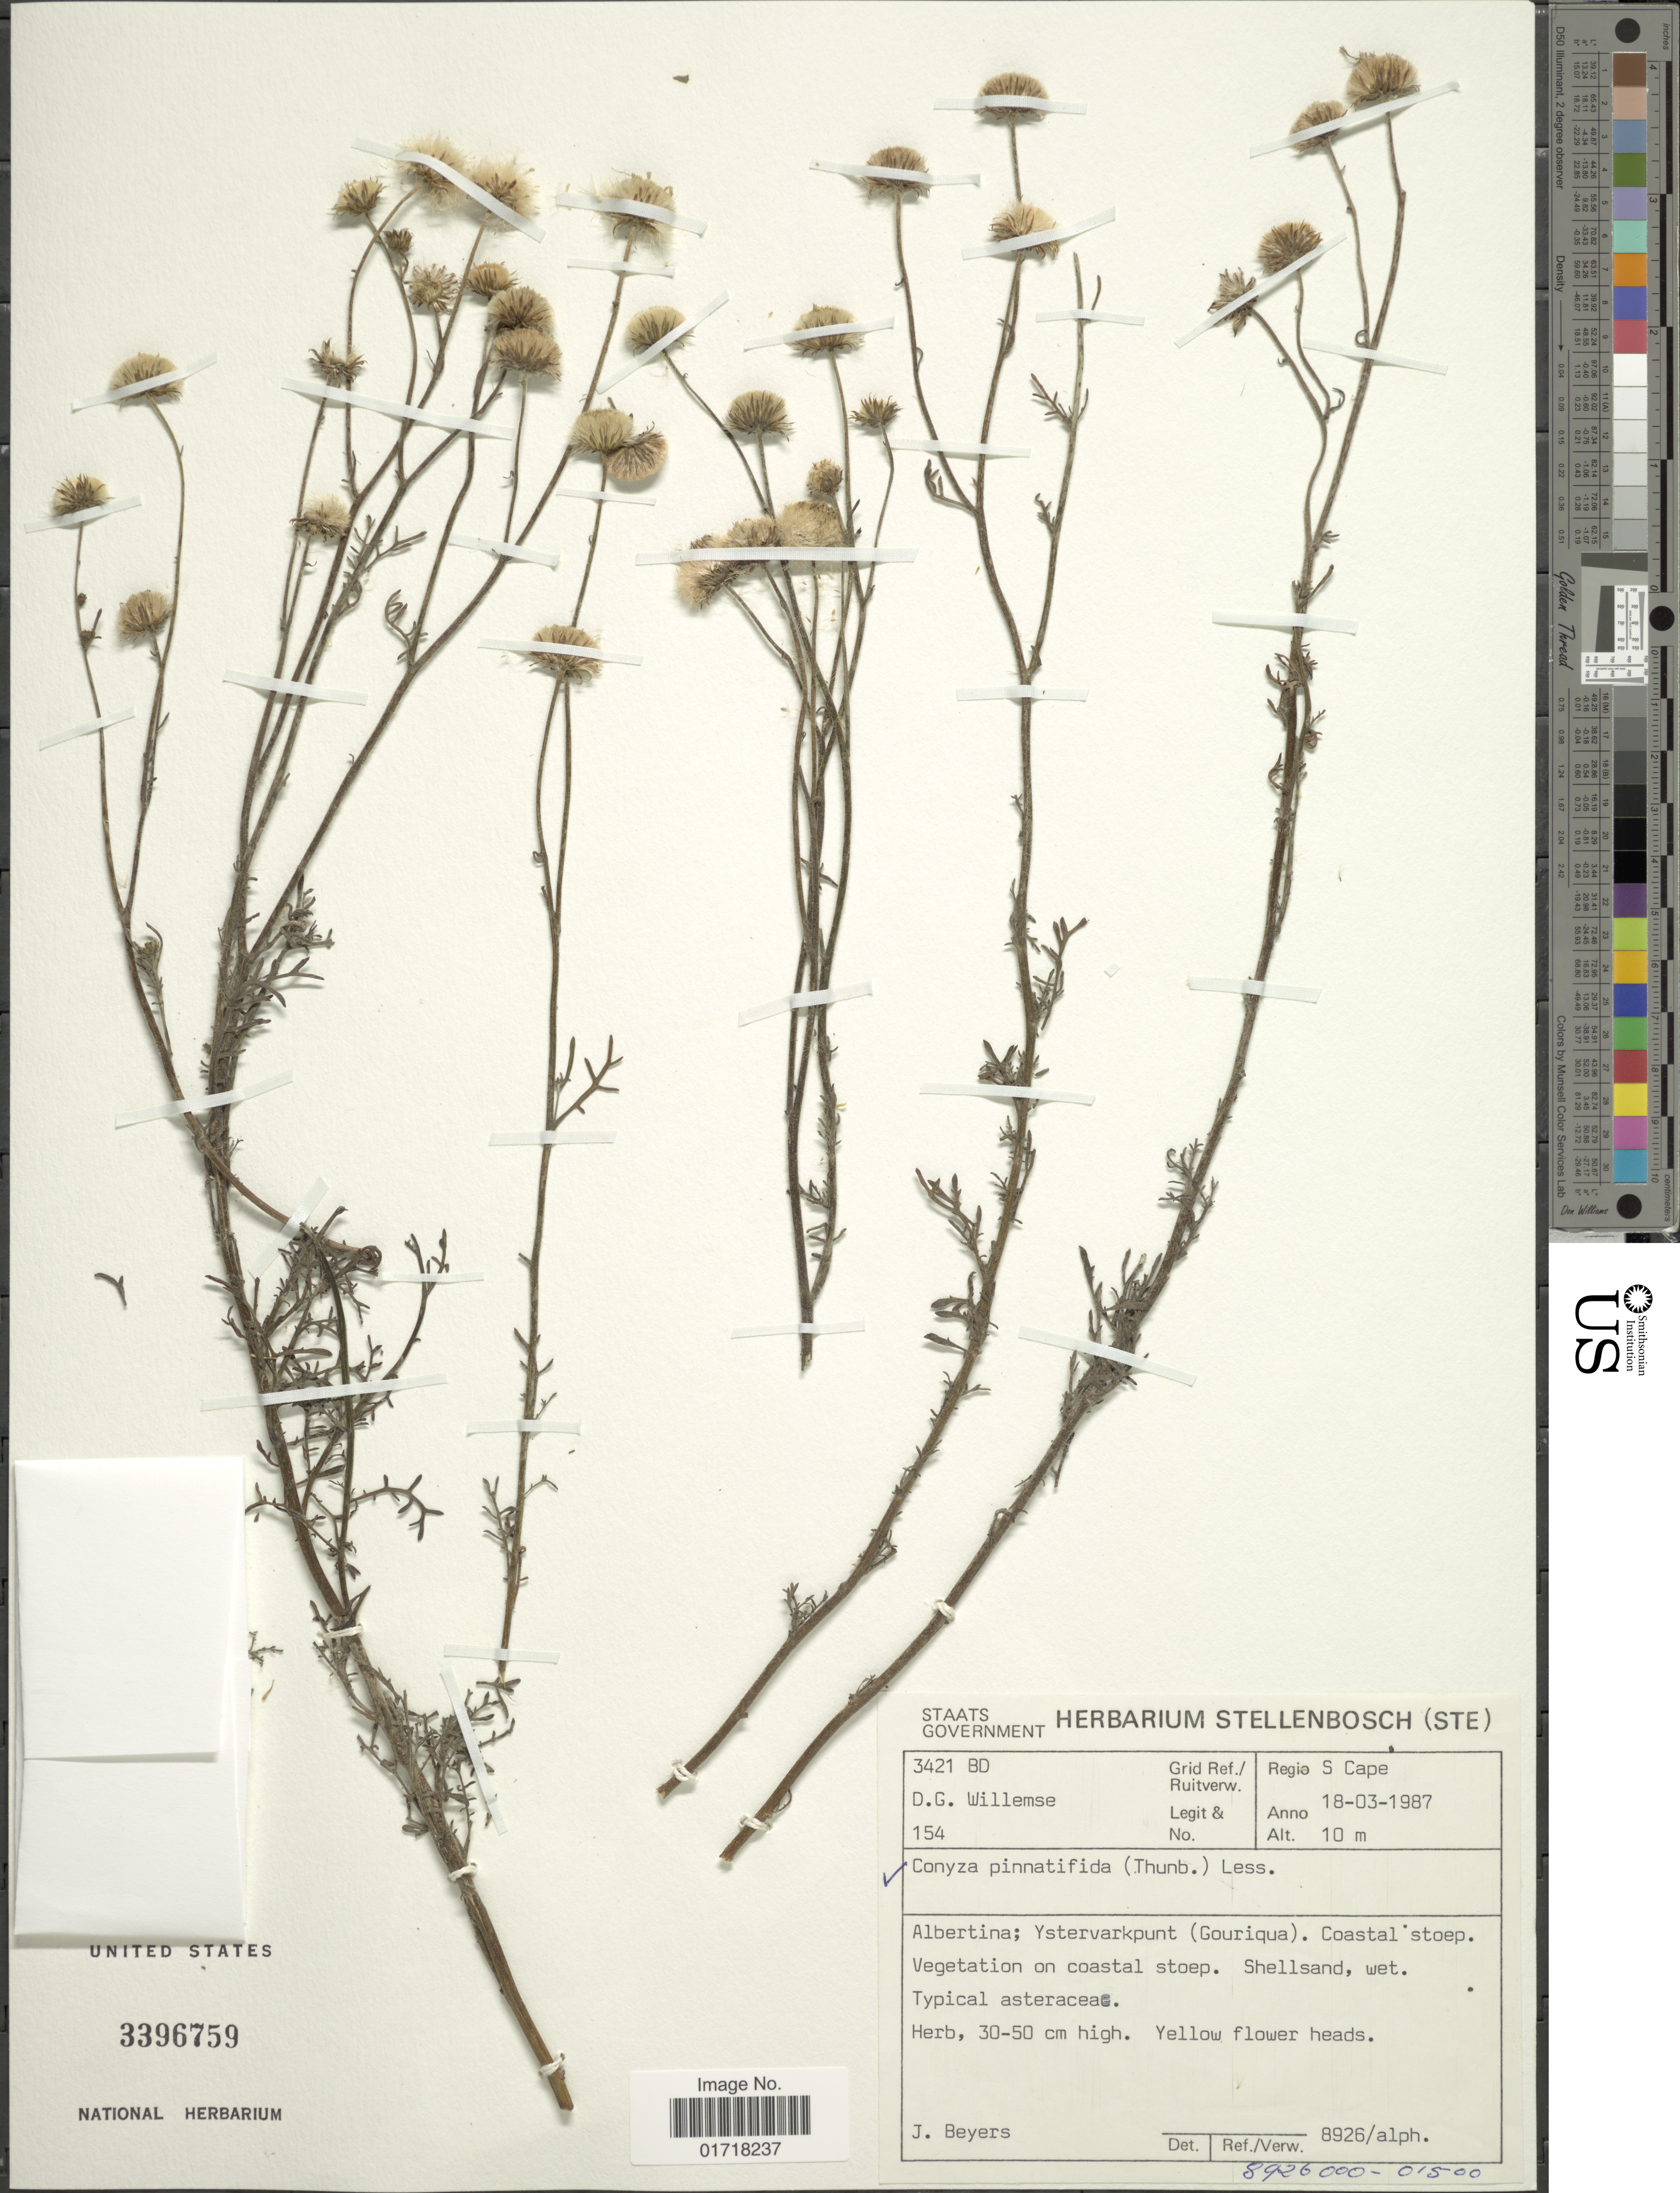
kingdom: Plantae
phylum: Tracheophyta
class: Magnoliopsida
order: Asterales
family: Asteraceae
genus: Conyza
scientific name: Conyza pinnatilobata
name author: DC.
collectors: D. Willemse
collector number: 154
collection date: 1987-03-18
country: South Africa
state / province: Western Cape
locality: Grid Ref./ Ruitverw. 3421 BD, Regio S Cape, Alebrtina; Ystervarkpunt (Gouriqua)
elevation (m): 10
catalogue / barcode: US 3396759